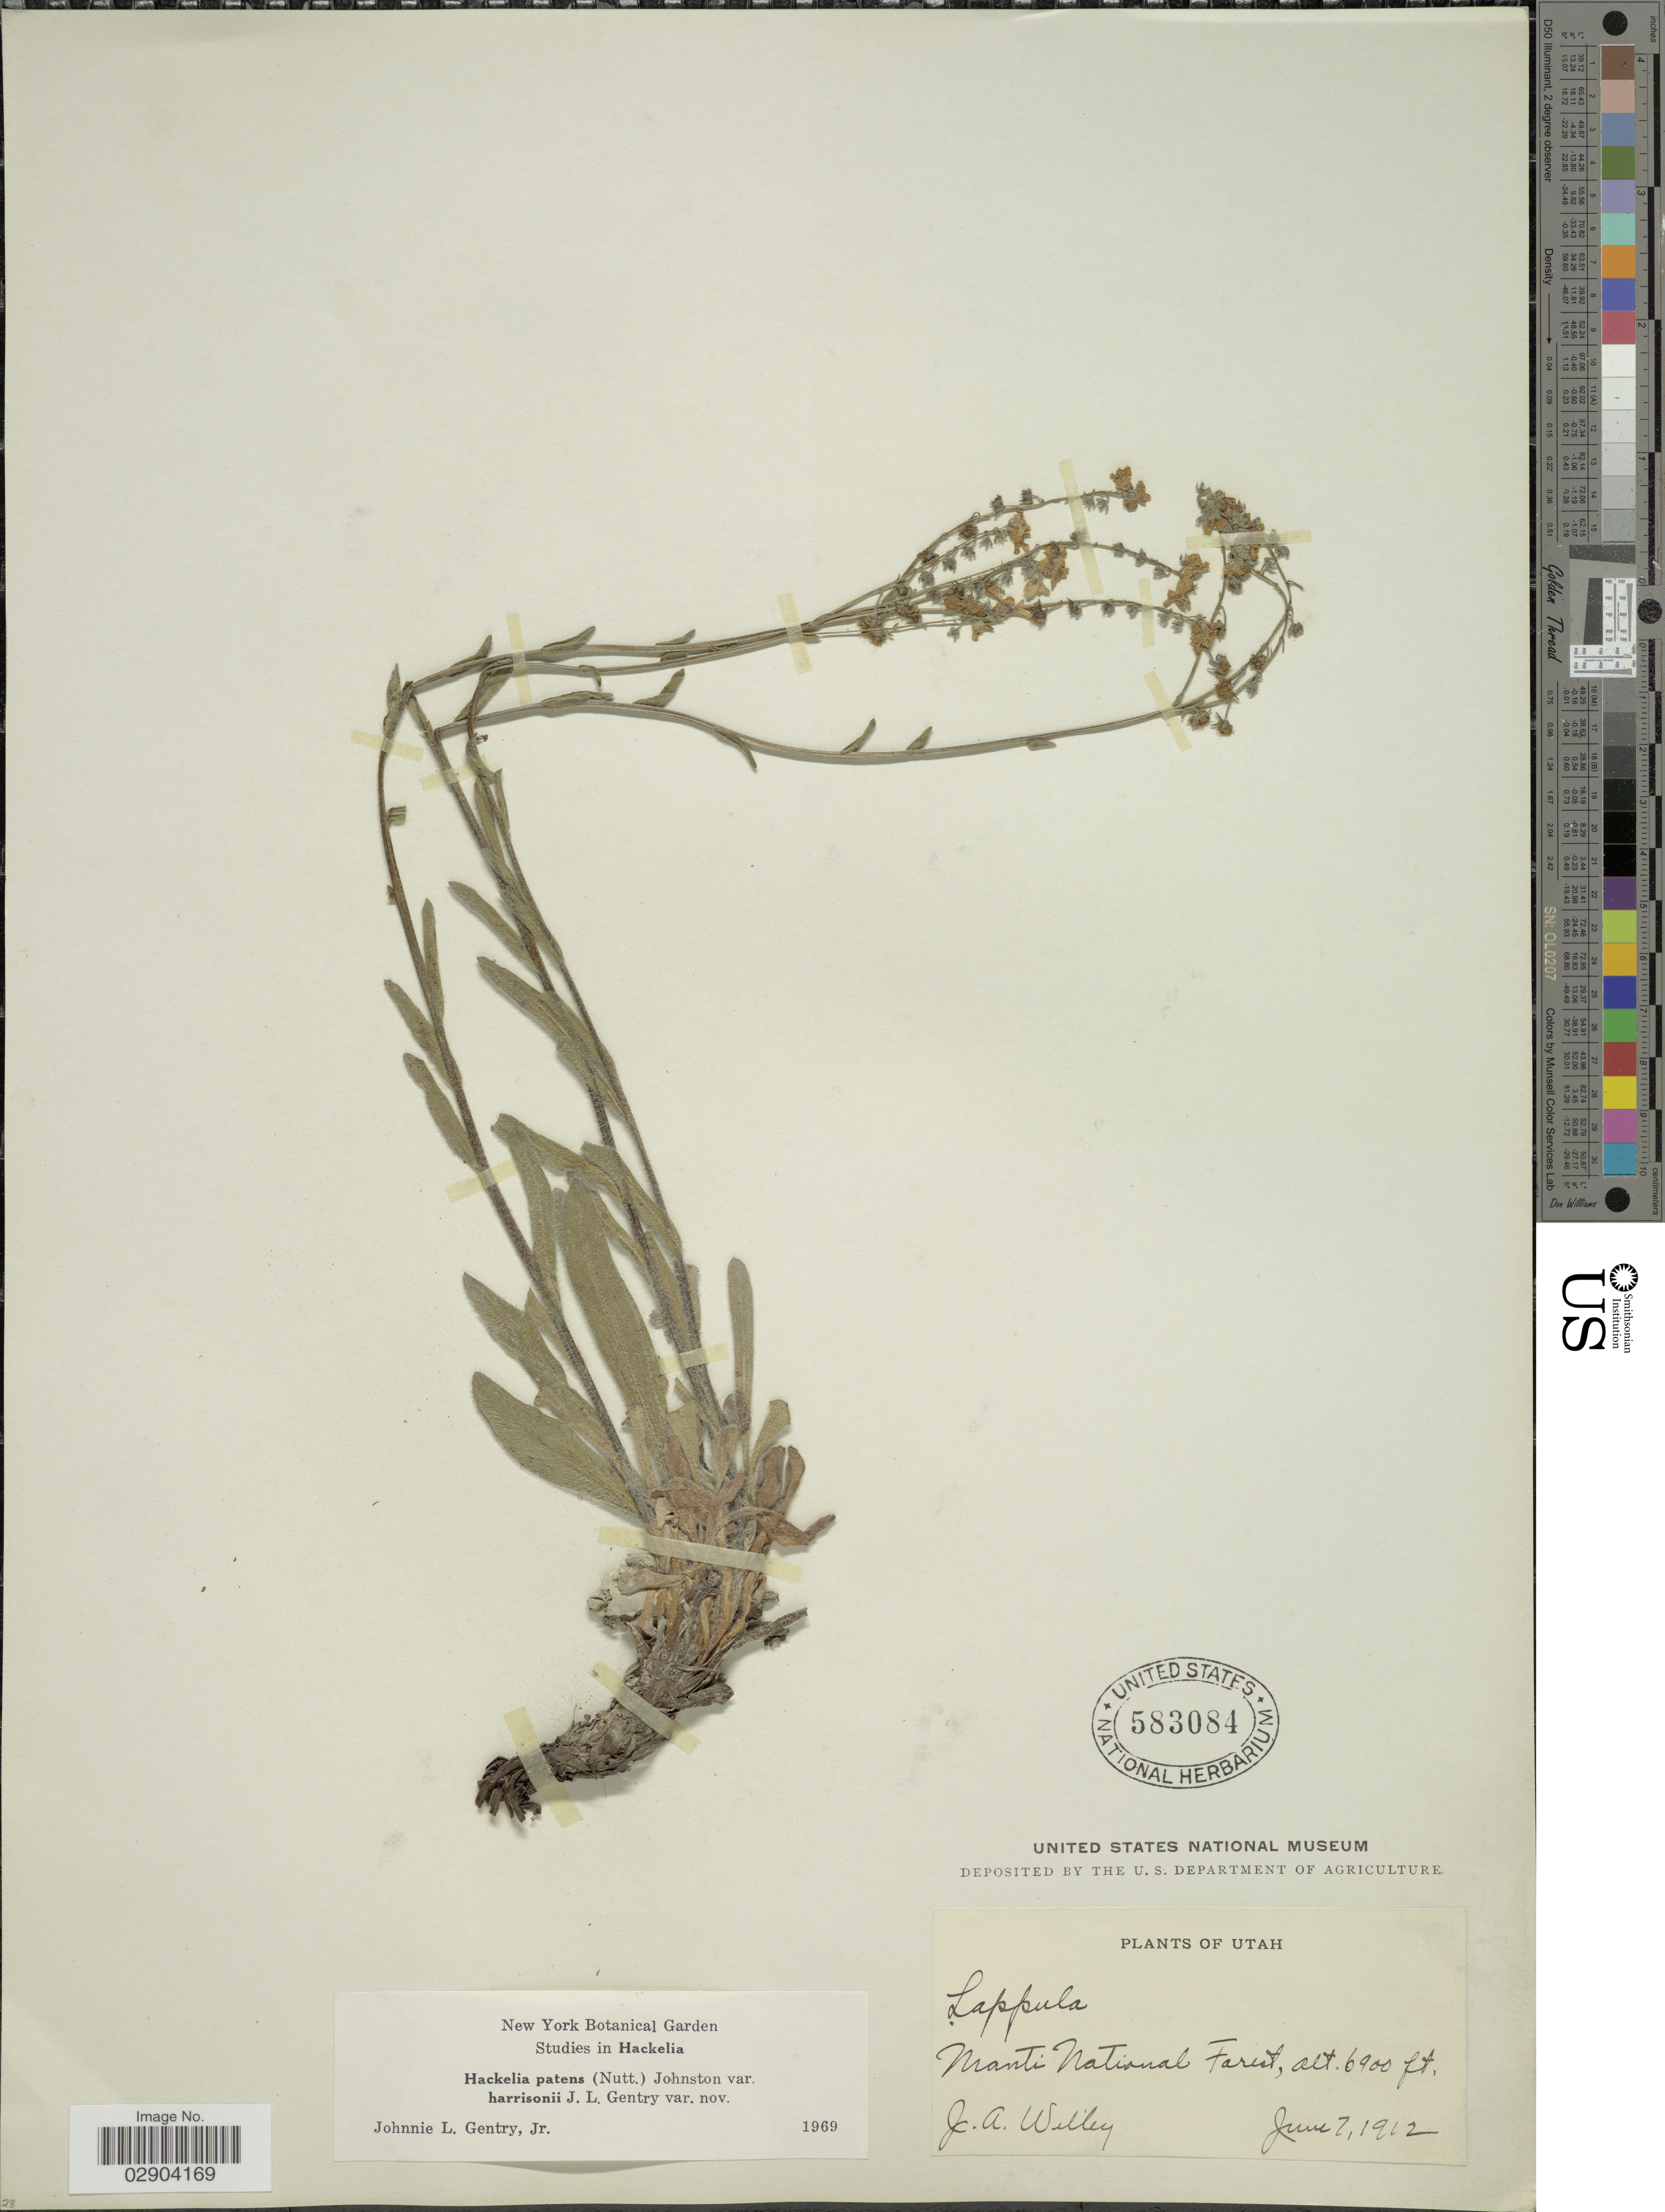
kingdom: Plantae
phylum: Tracheophyta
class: Magnoliopsida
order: Boraginales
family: Boraginaceae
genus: Hackelia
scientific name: Hackelia patens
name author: I.M. Johnst.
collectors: J. Willey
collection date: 1912-06-07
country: United States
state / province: Utah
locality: Manti National Forest.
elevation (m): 2103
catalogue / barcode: US 583084